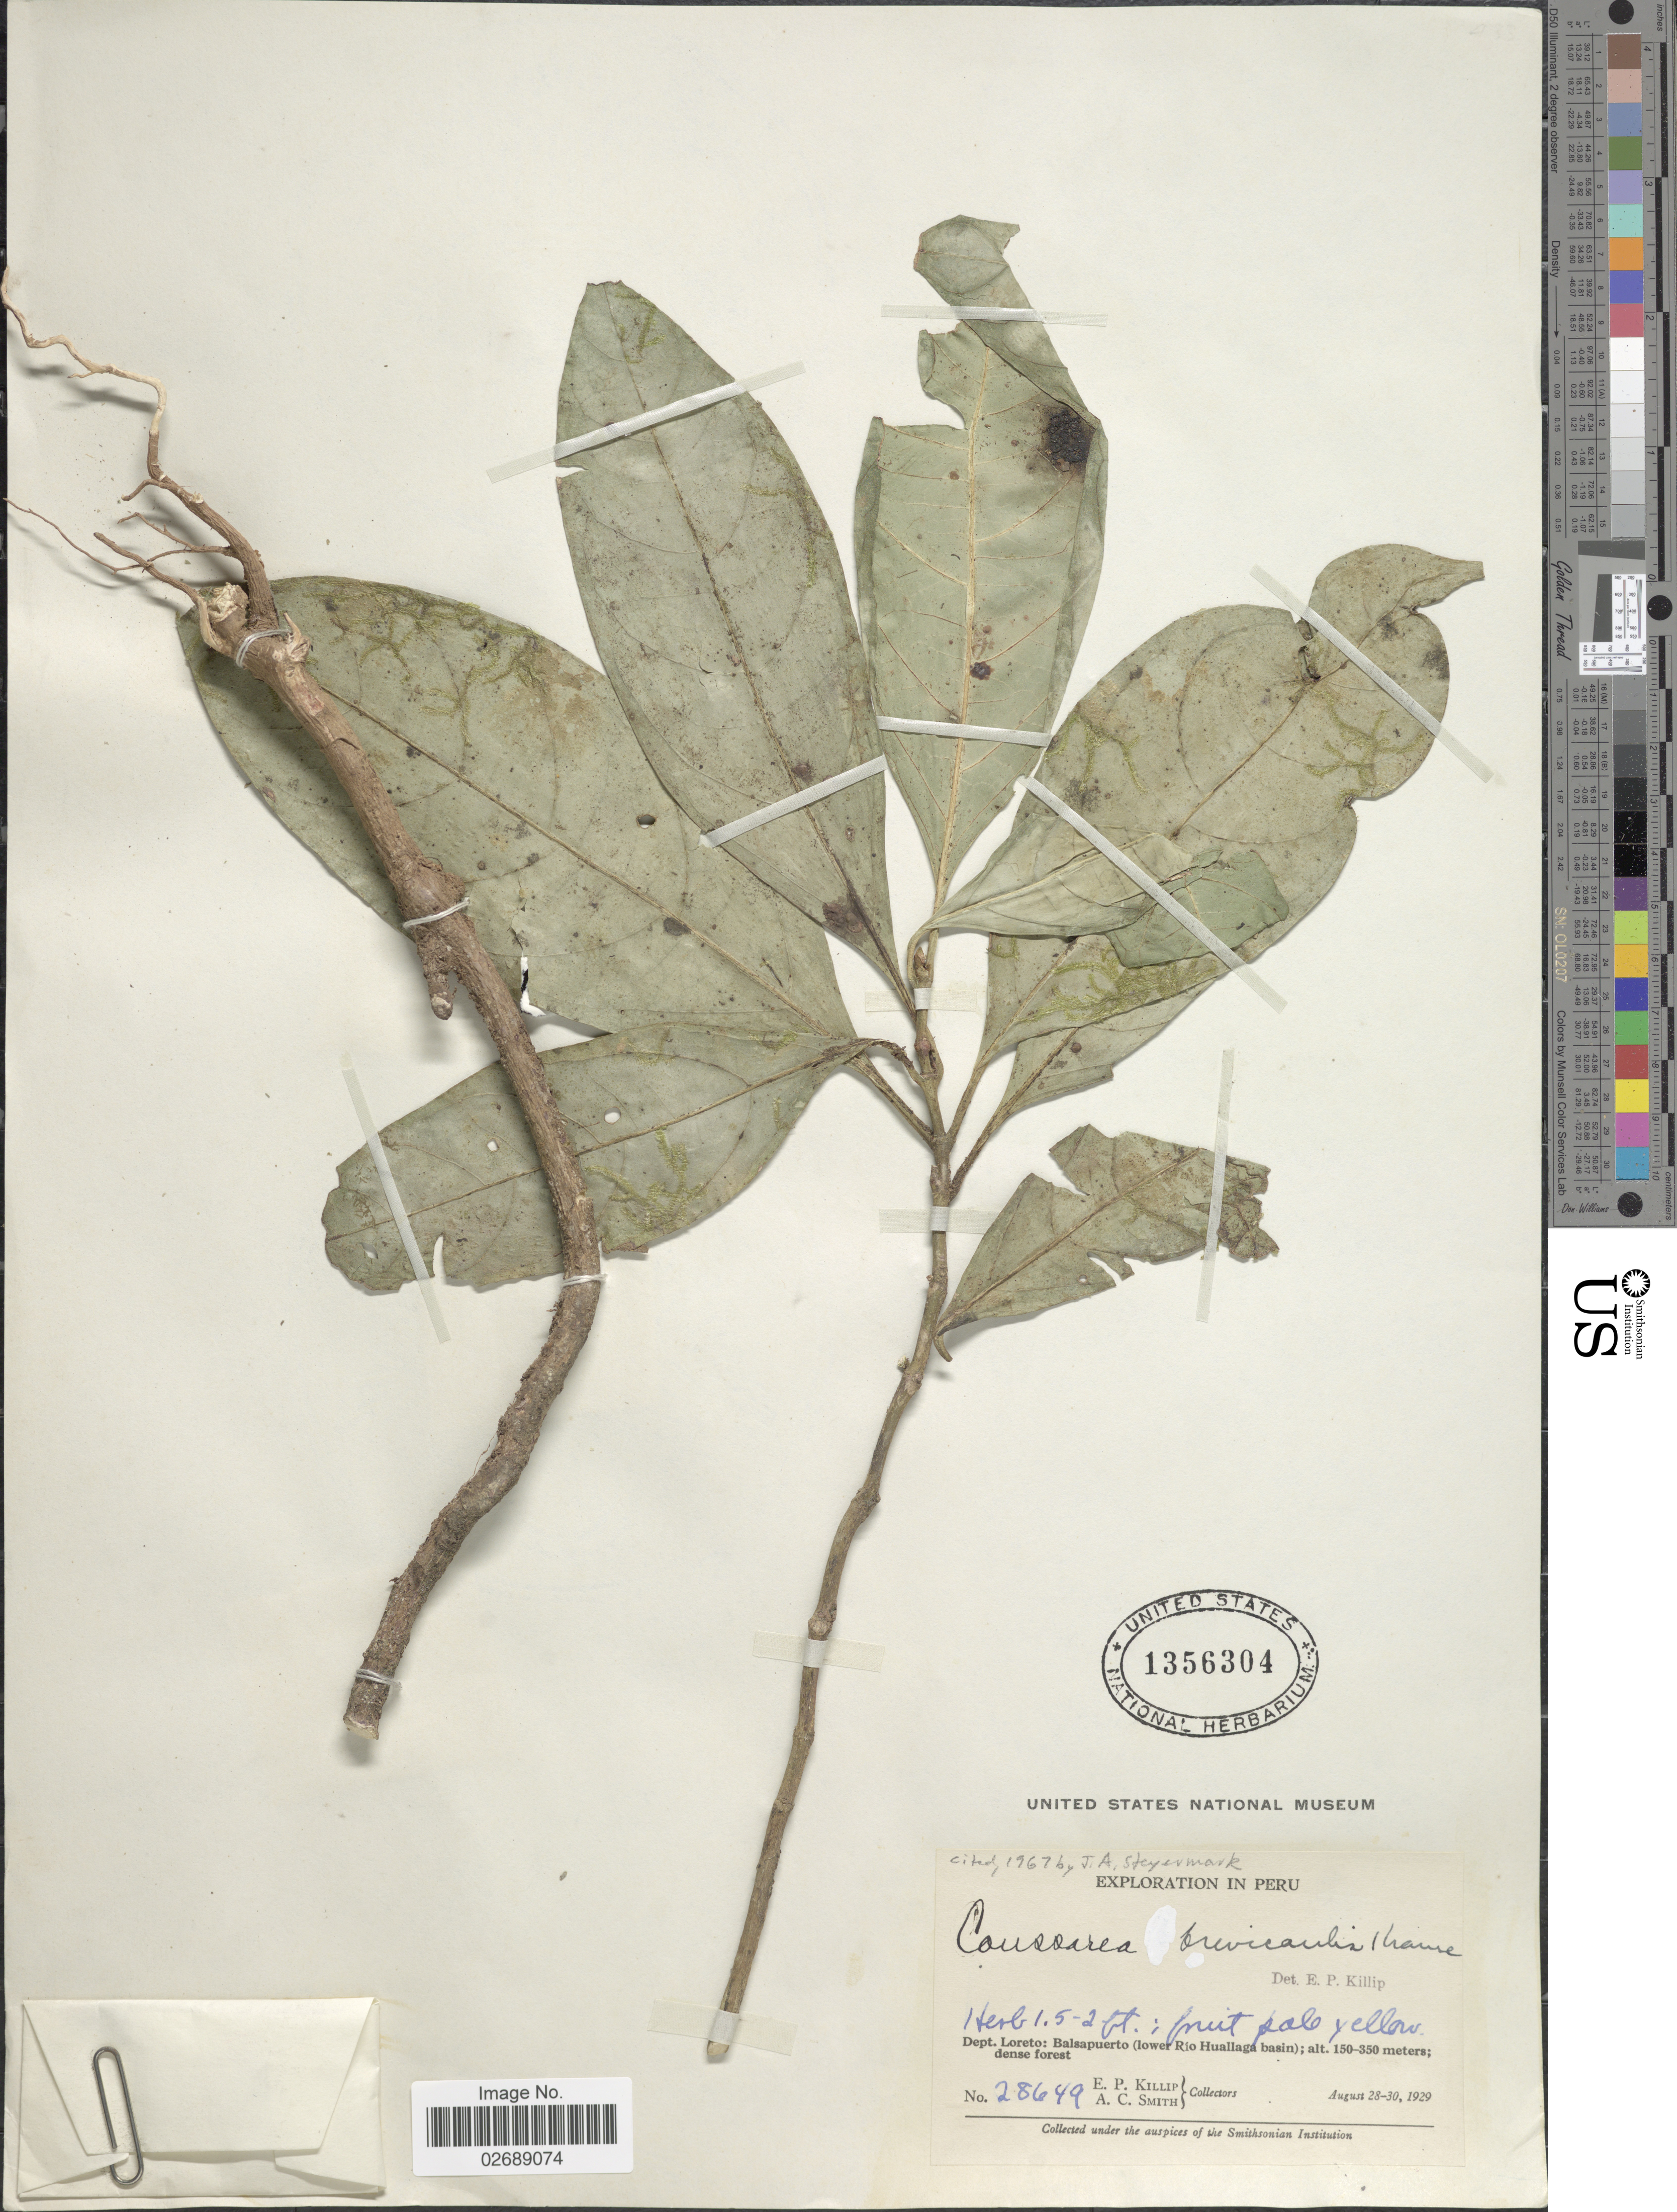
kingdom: Plantae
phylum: Tracheophyta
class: Magnoliopsida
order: Gentianales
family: Rubiaceae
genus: Coussarea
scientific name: Coussarea brevicaulis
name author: K. Krause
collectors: E. P. Killip & A. C. Smith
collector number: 28649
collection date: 1929-08-28/1929-08-30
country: Peru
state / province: Loreto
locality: Balsapuerto (lower Rio Huallaga basin)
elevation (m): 150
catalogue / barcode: US 1356304